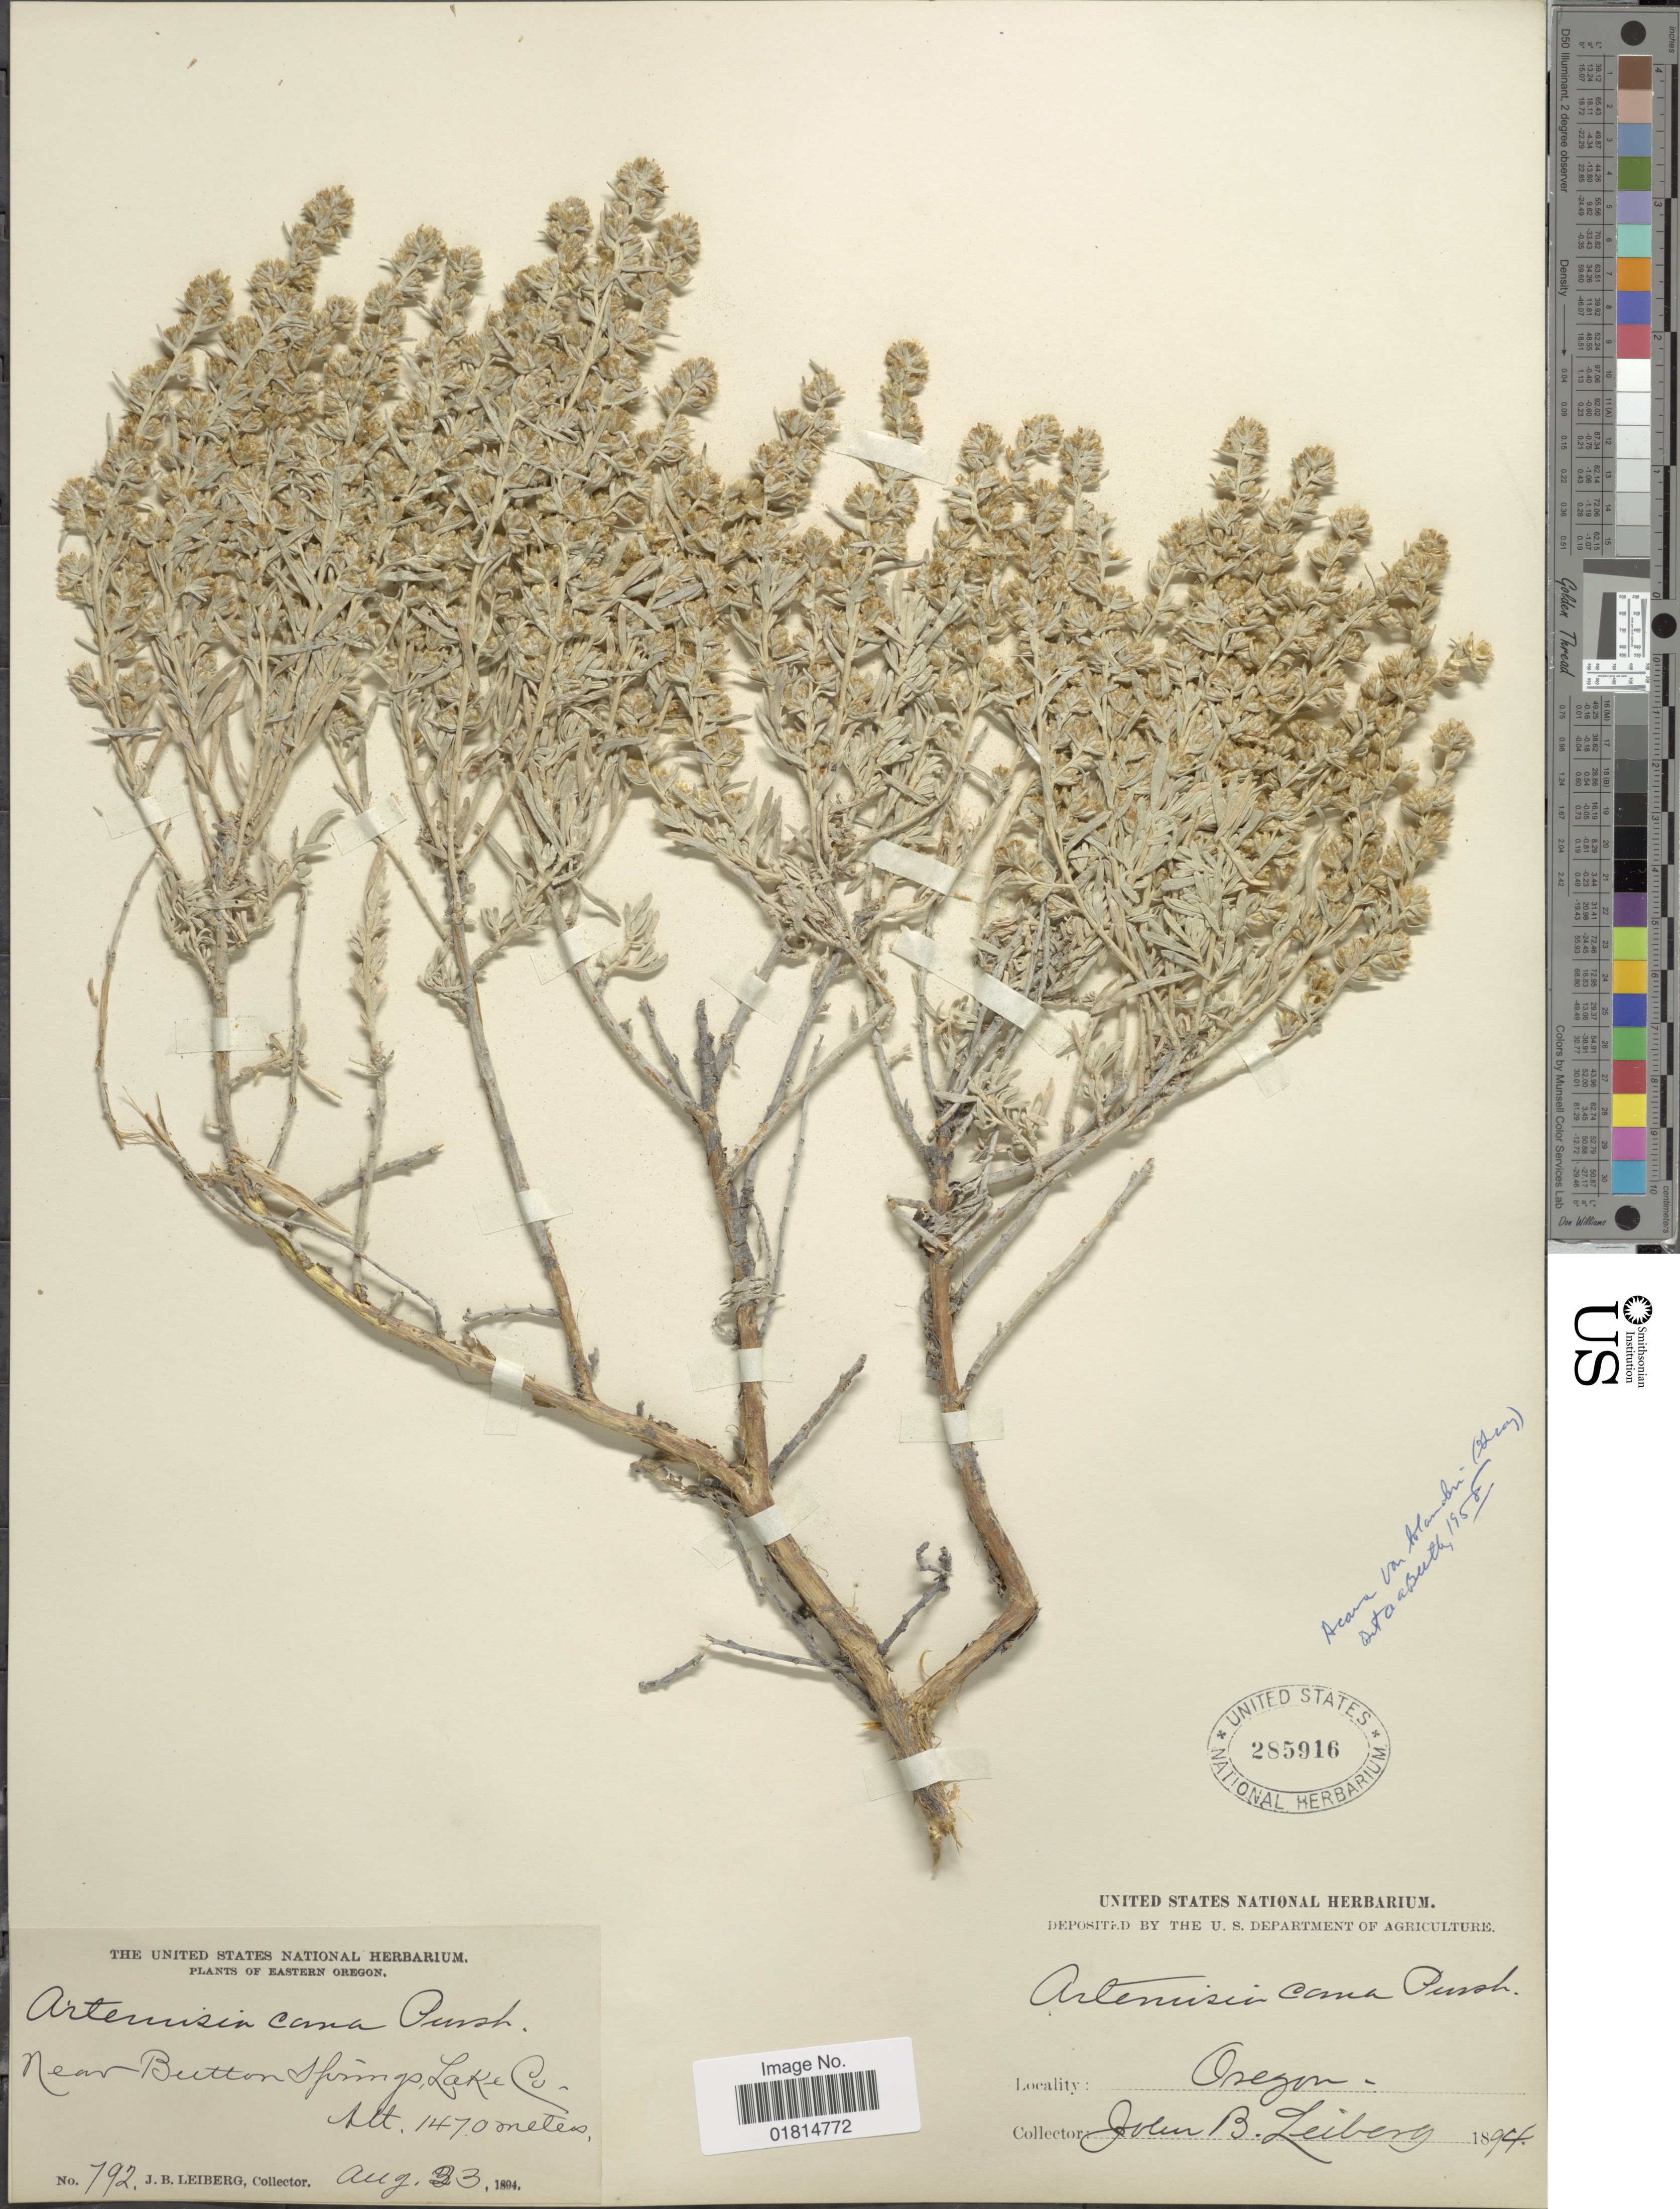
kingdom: Plantae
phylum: Tracheophyta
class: Magnoliopsida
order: Asterales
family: Asteraceae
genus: Artemisia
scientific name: Artemisia cana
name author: Pursh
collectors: J. B. Leiberg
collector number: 792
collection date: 1894-08-23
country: United States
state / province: Oregon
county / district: Lake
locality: Eastern Oregon. Near Button Springs, Lake Co.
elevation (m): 1470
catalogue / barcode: US 285916